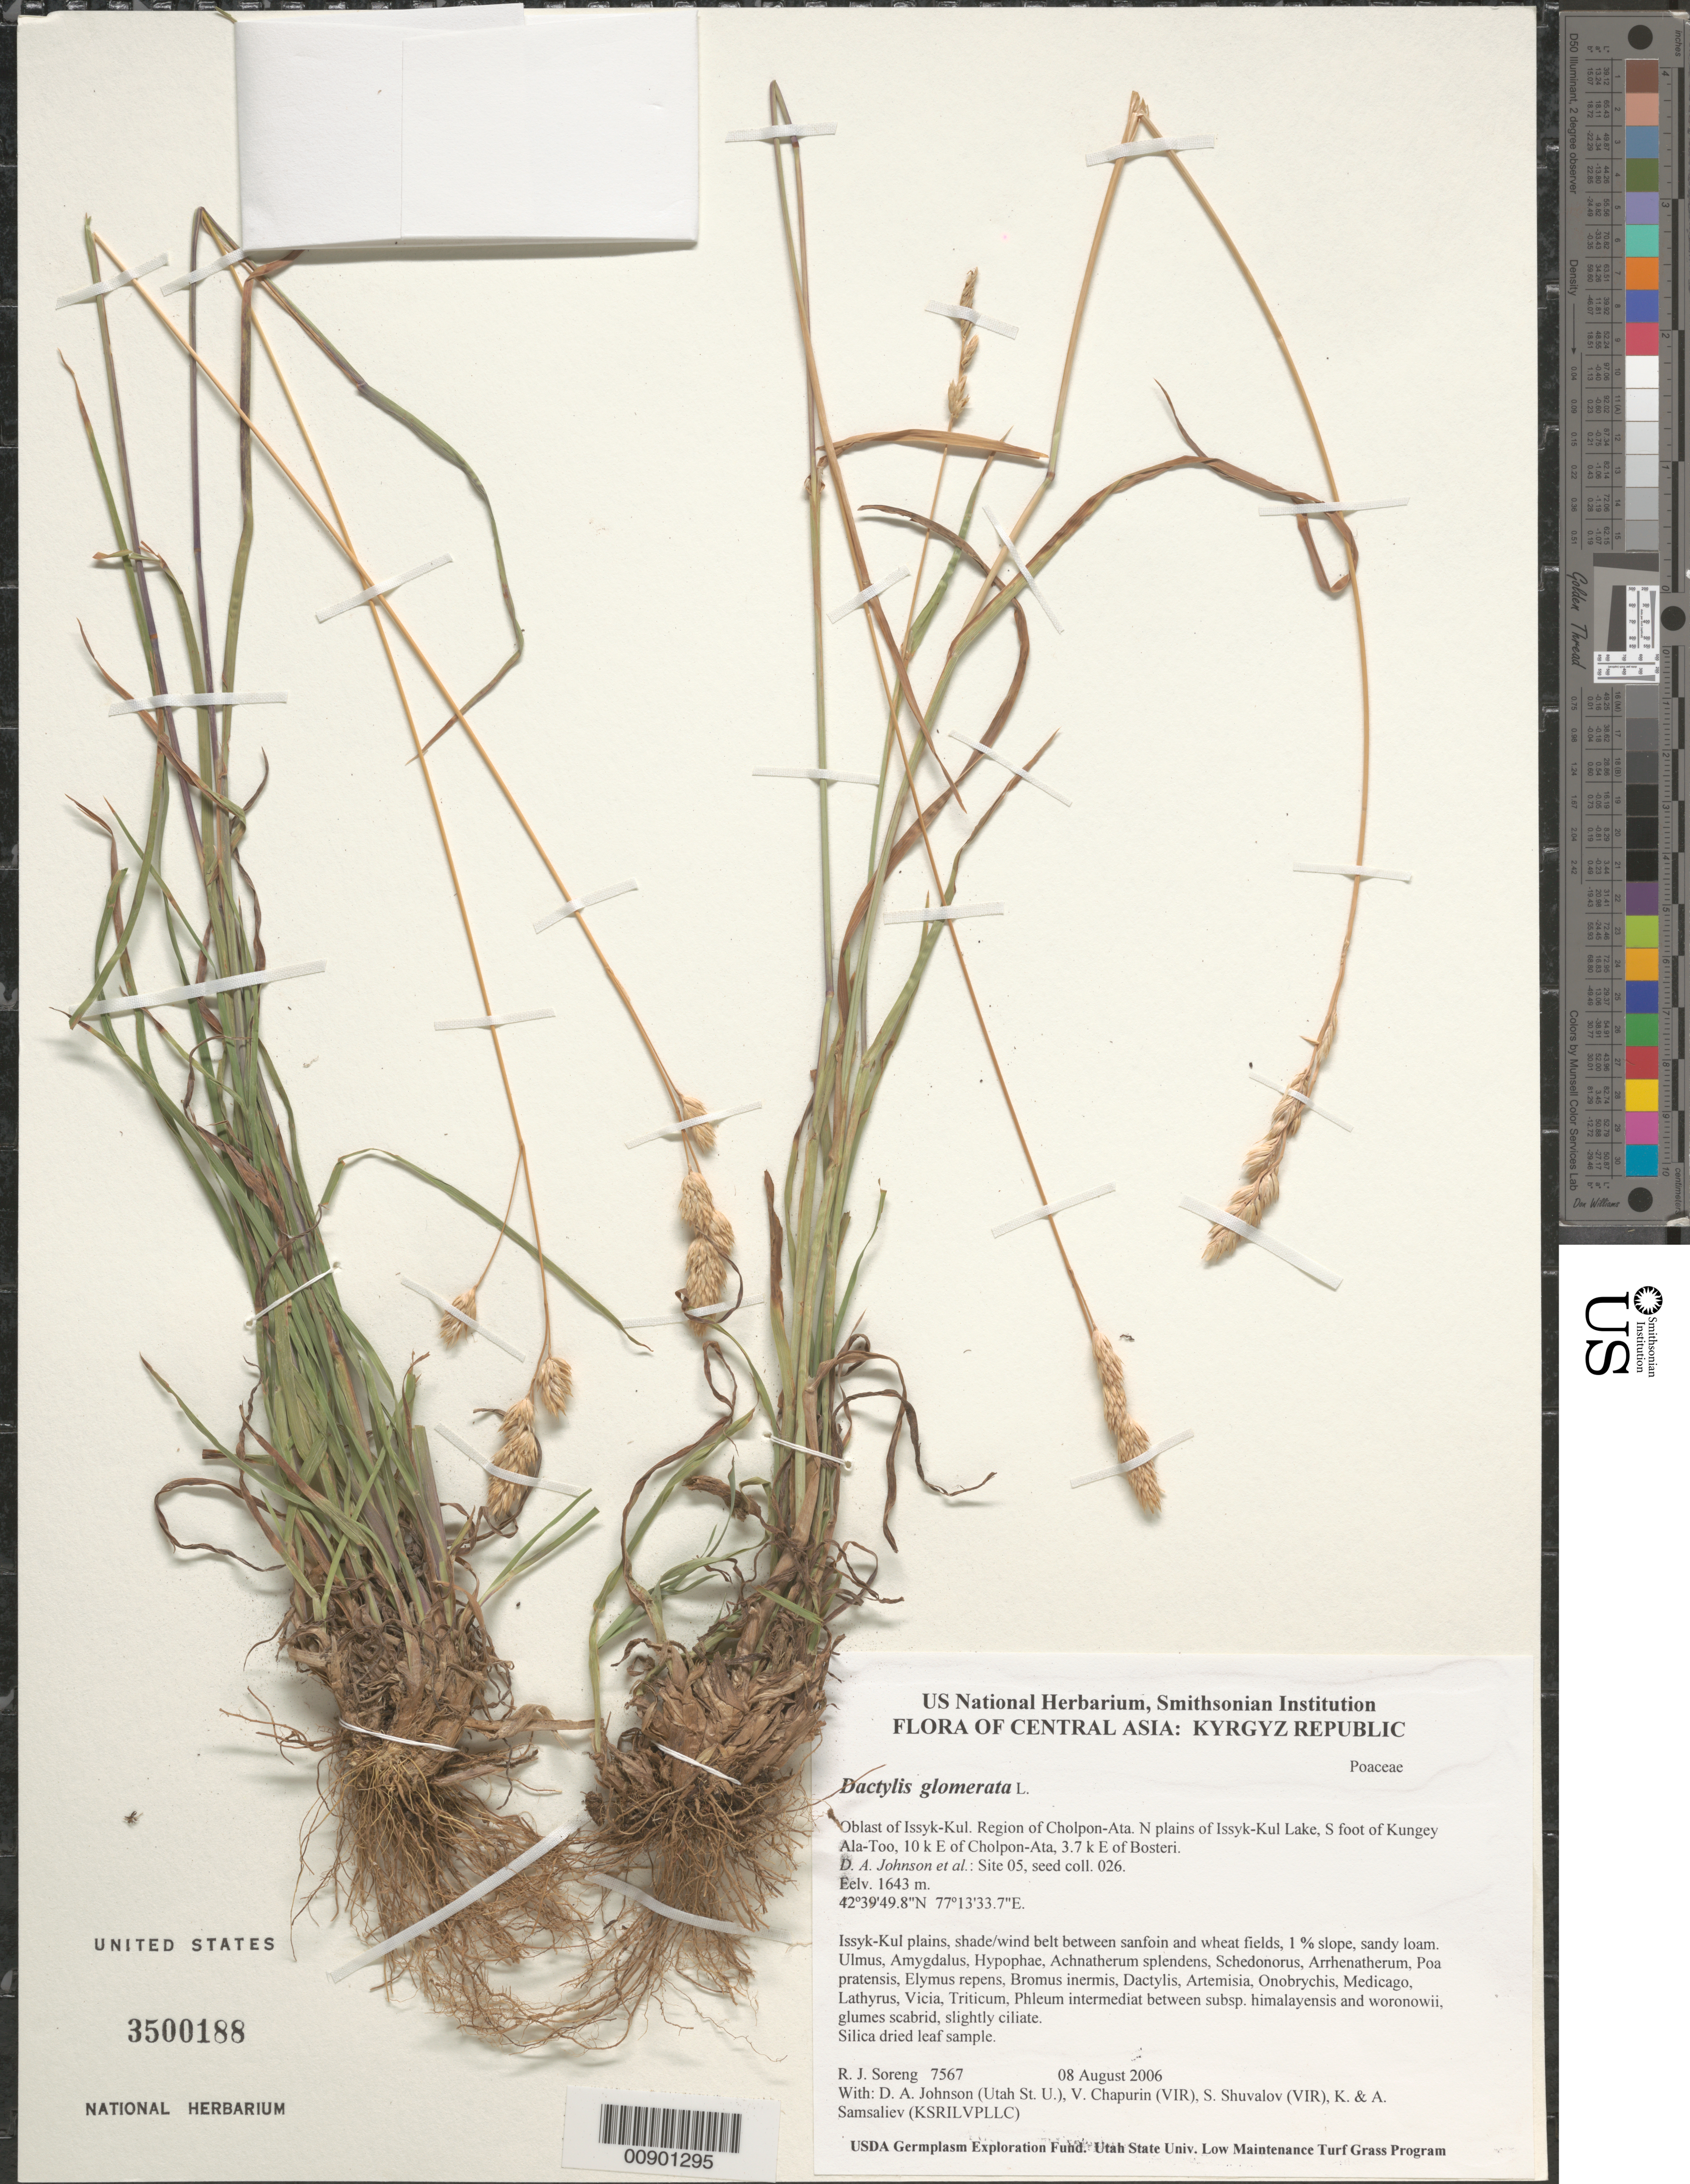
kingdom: Plantae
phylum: Tracheophyta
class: Liliopsida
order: Poales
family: Poaceae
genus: Dactylis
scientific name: Dactylis glomerata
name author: L.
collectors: R. J. Soreng, D. Johnson, S. Shuvalov, V. Chapurin, K. Samsaliev & A. Samsaliev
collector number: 7567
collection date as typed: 08 Aug 2006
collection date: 2006-08-08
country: Kyrgyzstan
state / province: Ysyk-Kol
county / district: Cholpon-Ata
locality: N plains of Issyk-Kul Lake, S foot of Kungey Ala-Too, 10 km E of Cholpon-Ata, 3.7 km E of Bosteri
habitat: Issyk-Kul plains, shade/wind belt between sanfoin and wheat fields, 1 % slope, sandy loam.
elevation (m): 1643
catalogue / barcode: US 3500188